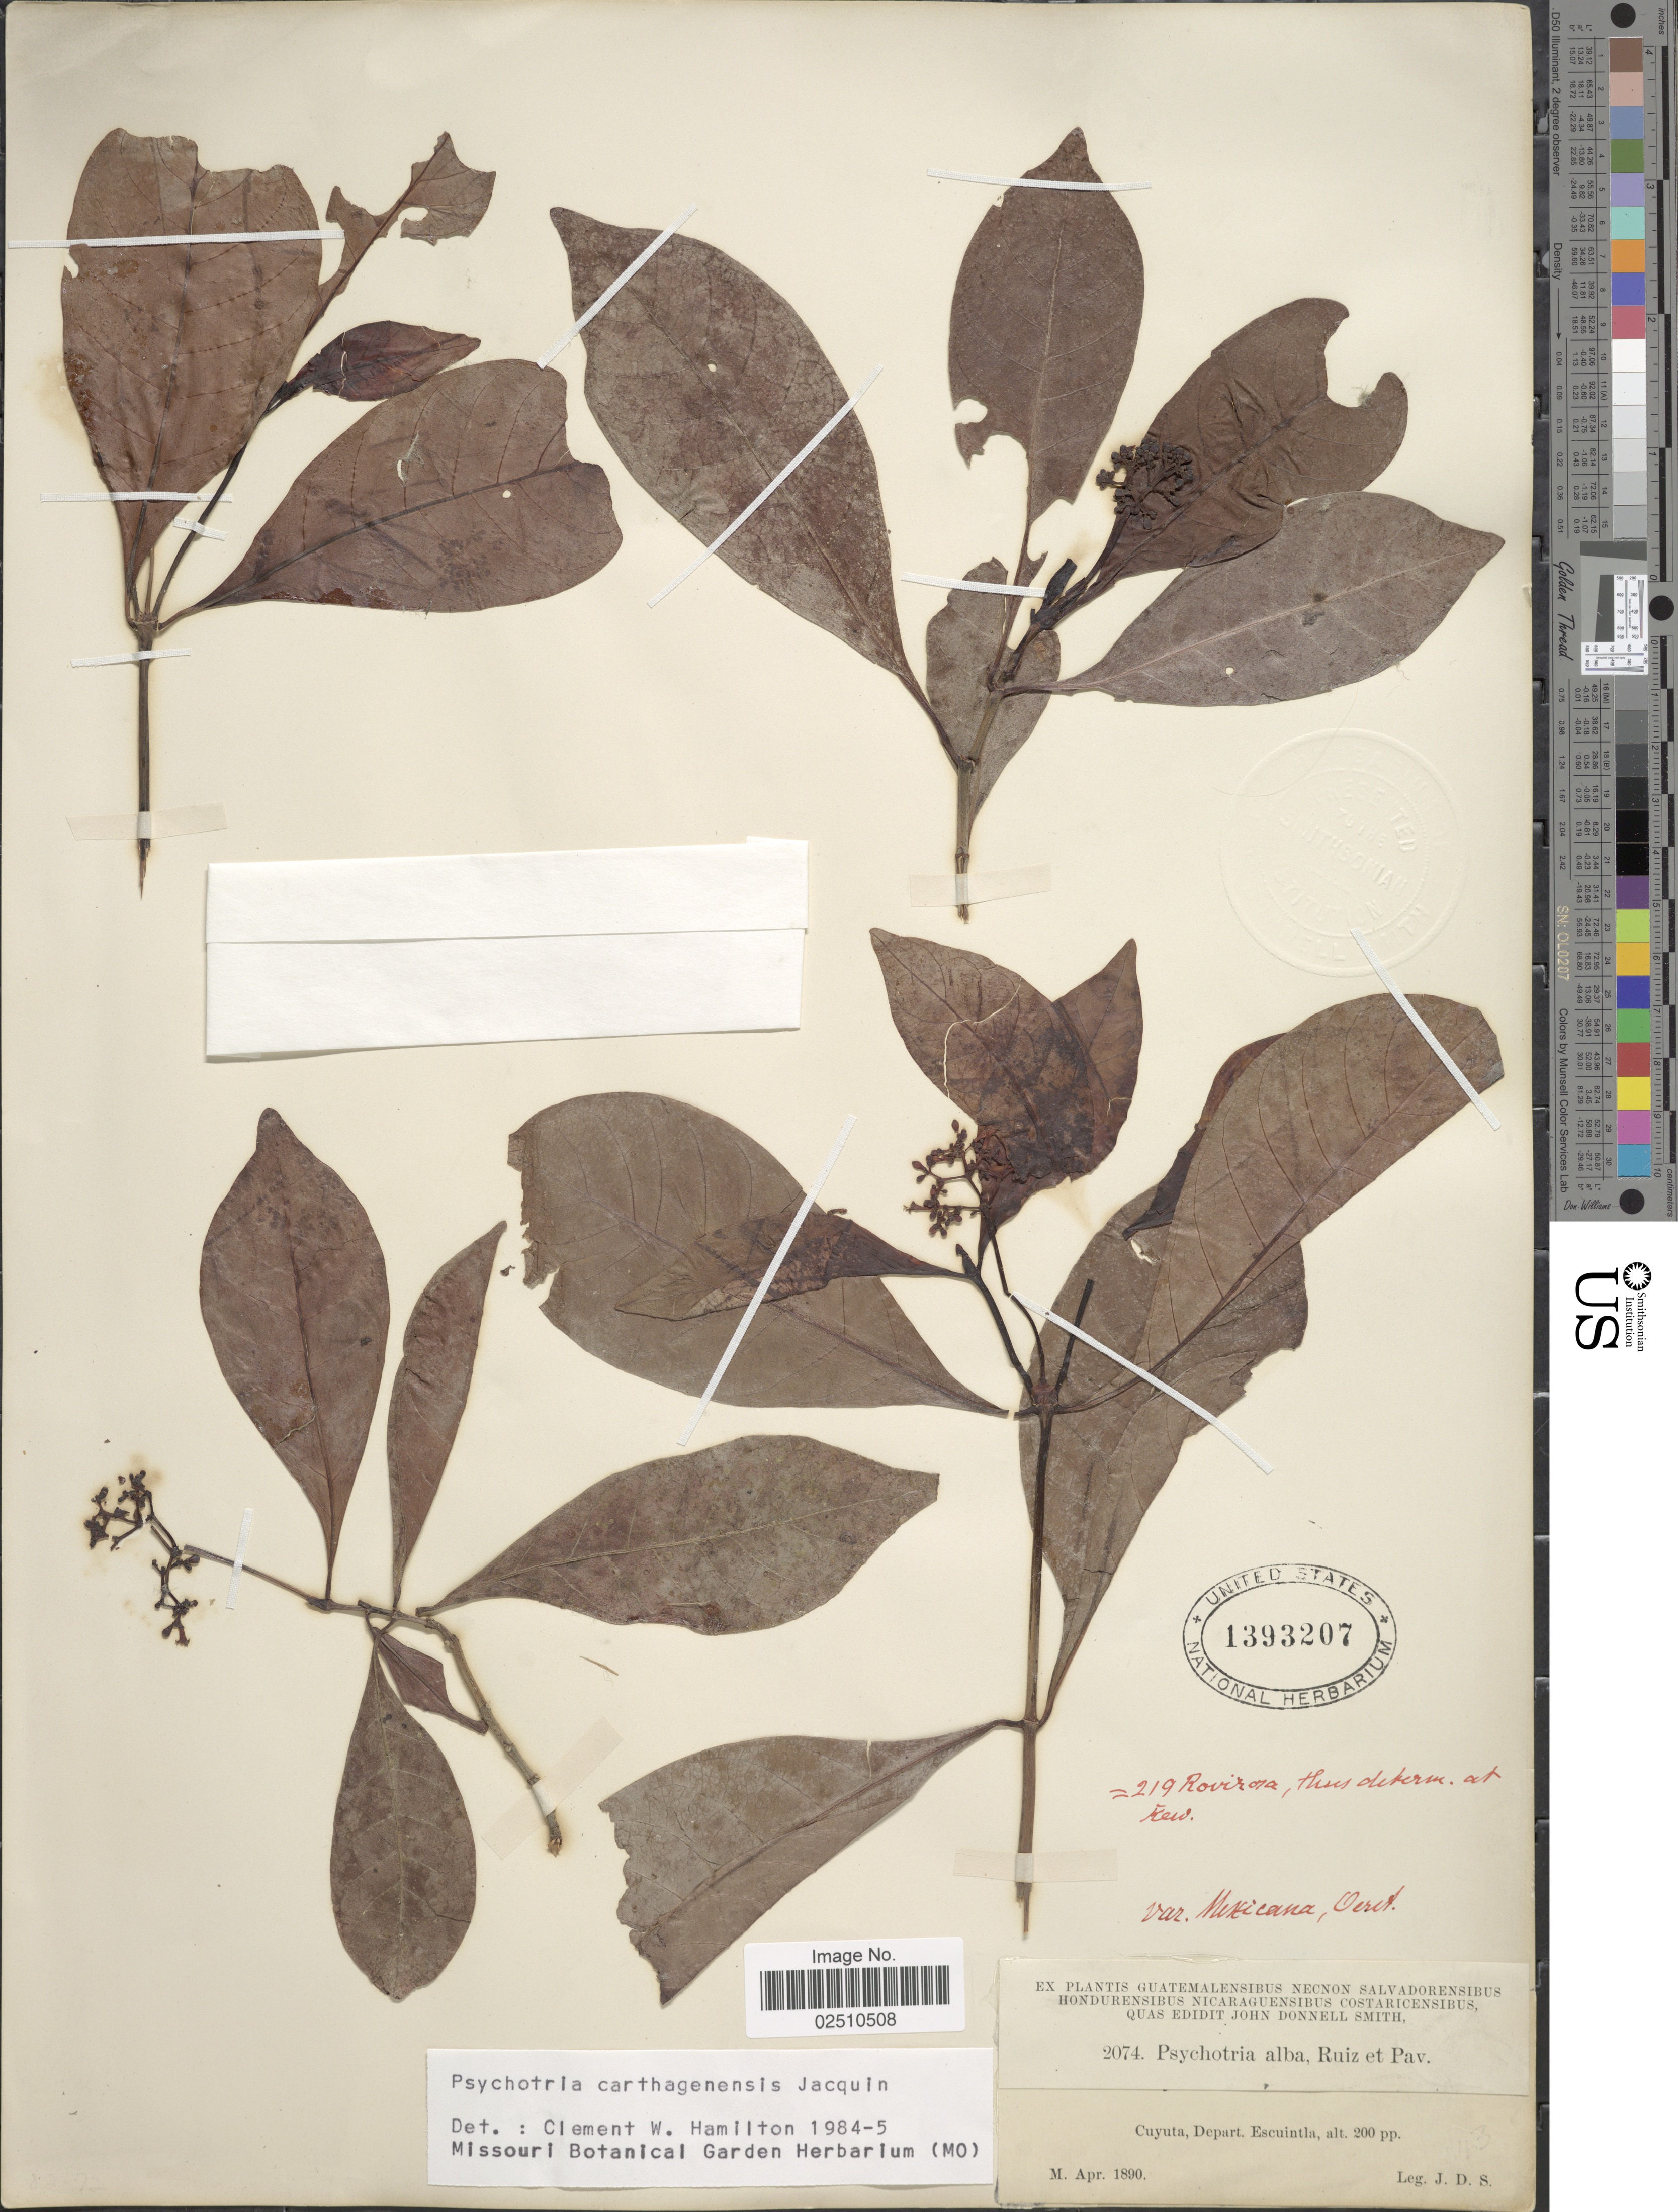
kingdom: Plantae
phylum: Tracheophyta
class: Magnoliopsida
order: Gentianales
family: Rubiaceae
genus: Psychotria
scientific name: Psychotria carthagenensis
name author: Jacq.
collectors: J. Donnell Smith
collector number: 2074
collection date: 1890-04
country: Guatemala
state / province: Escuintla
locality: Cuyuta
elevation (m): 61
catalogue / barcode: US 1393207